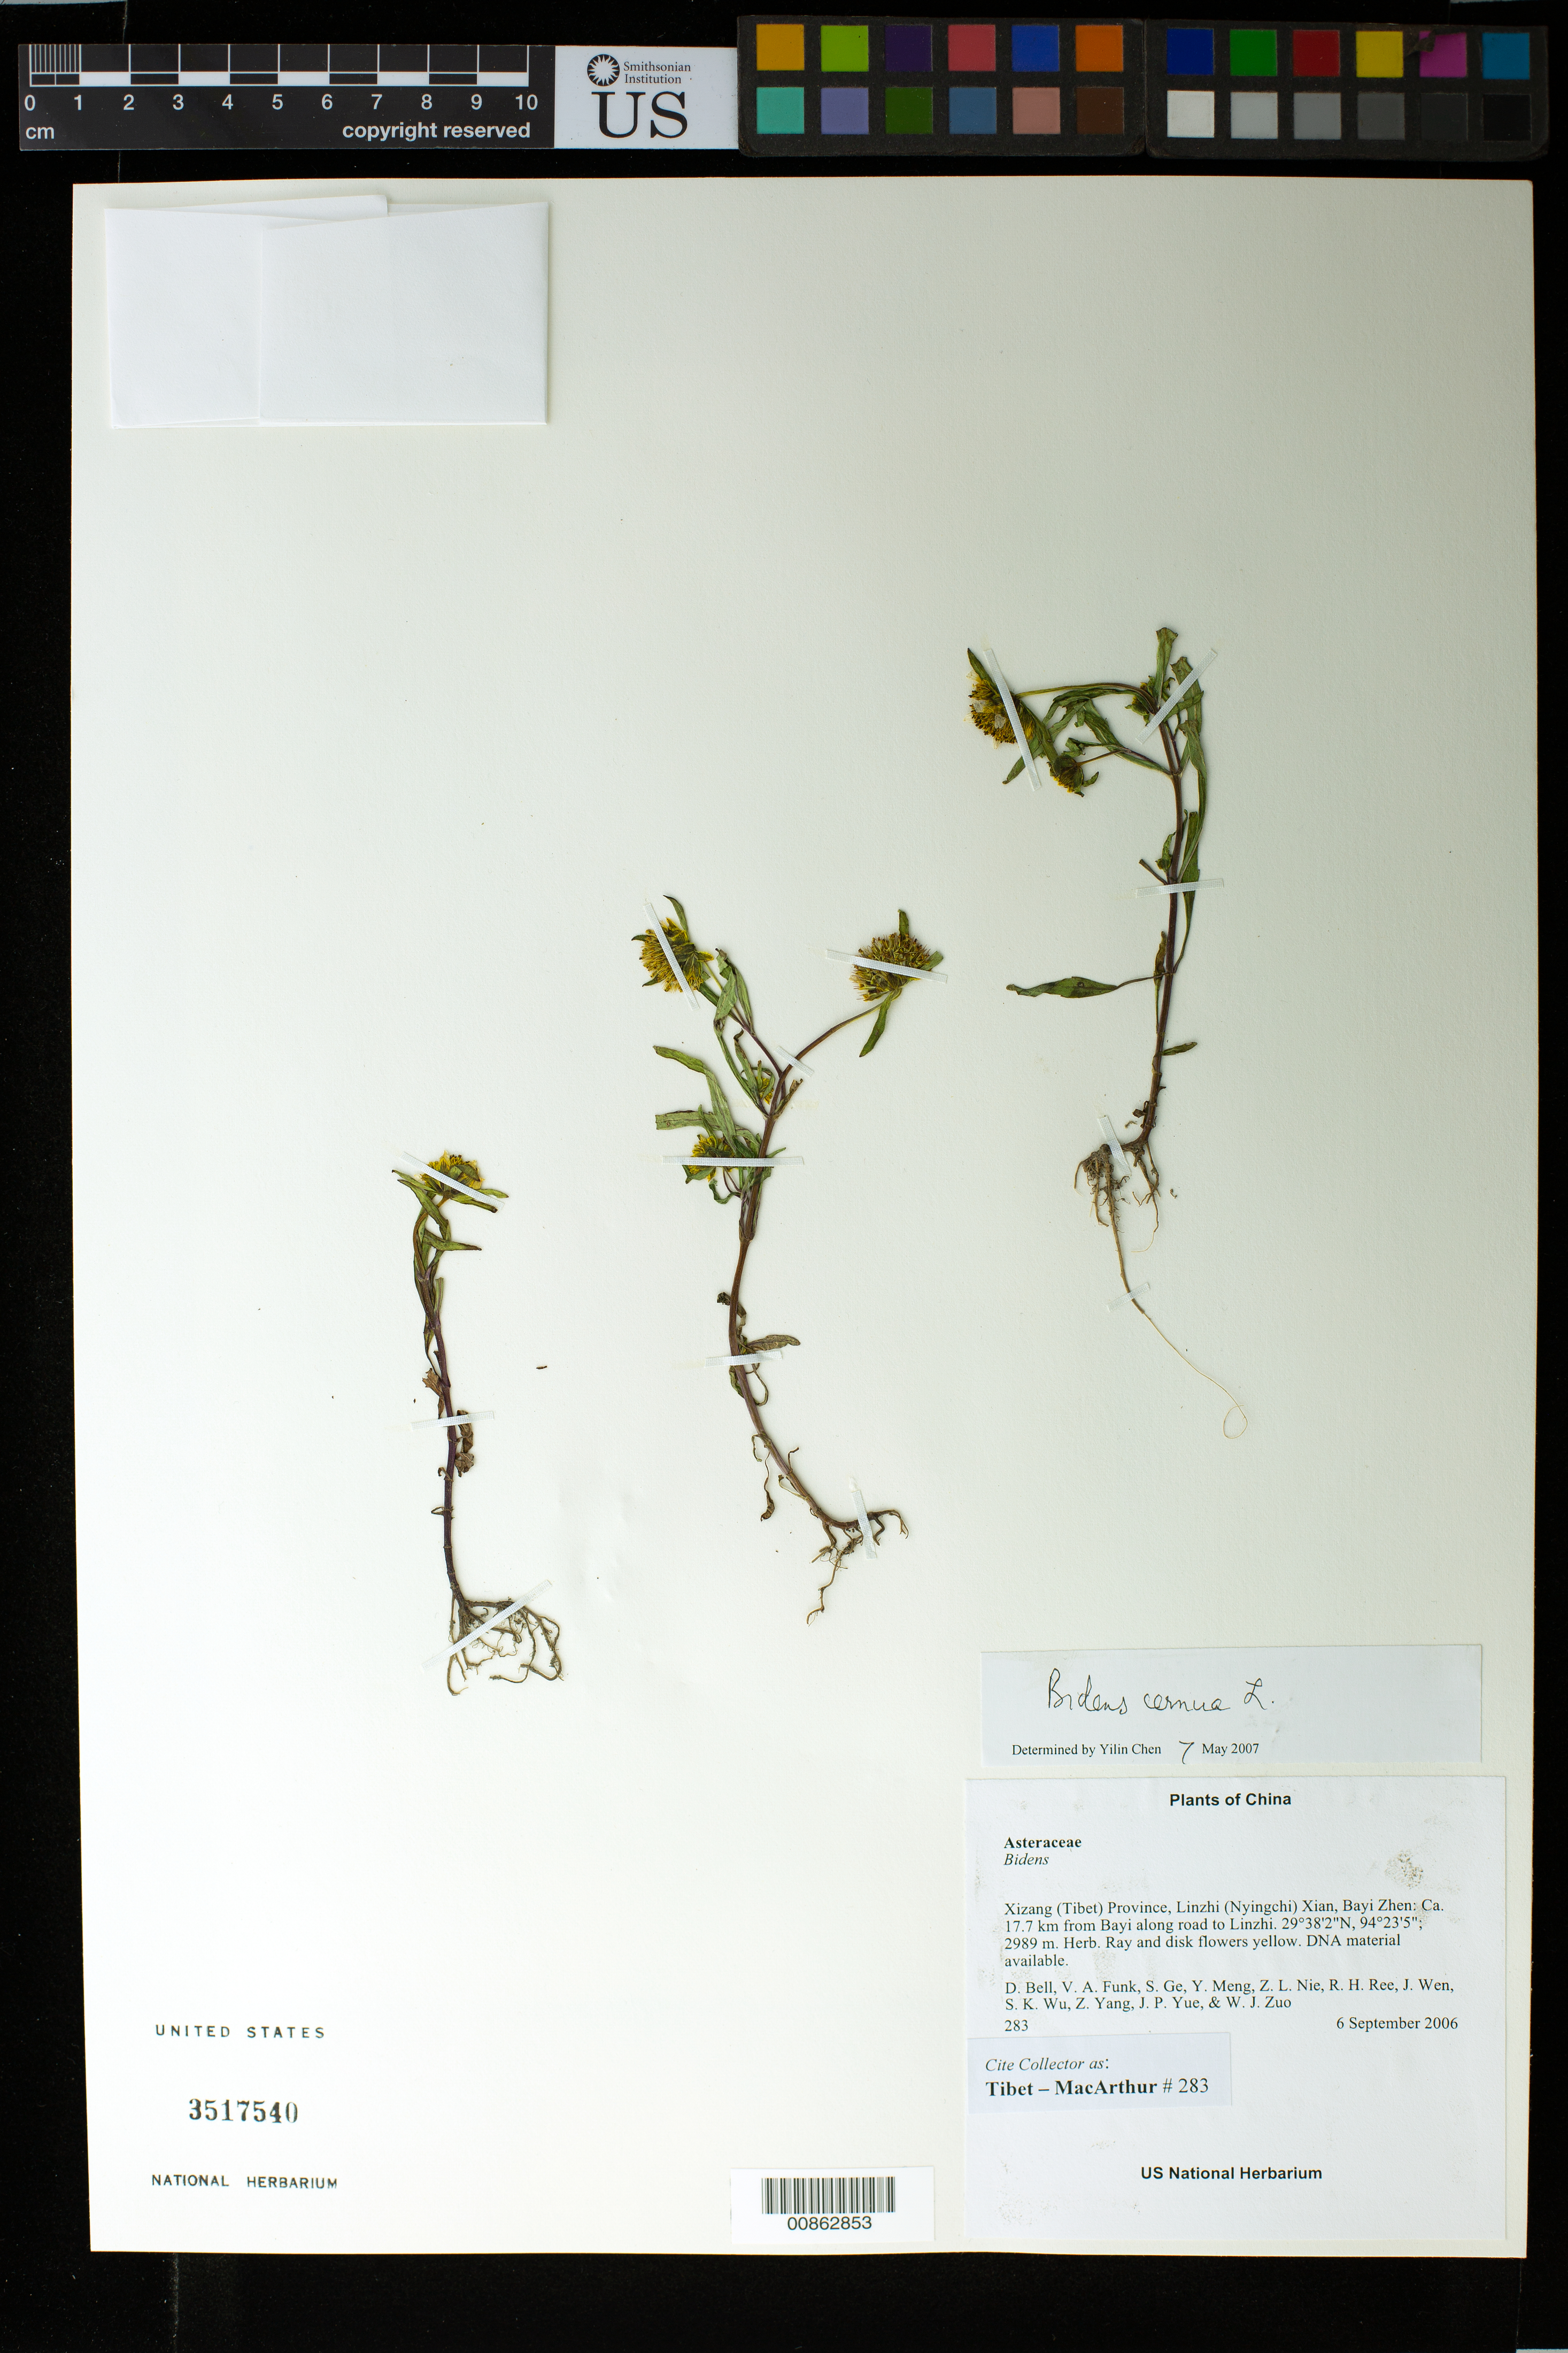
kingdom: Plantae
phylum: Tracheophyta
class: Magnoliopsida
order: Asterales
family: Asteraceae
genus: Bidens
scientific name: Bidens cernua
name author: L.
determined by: Yilin Chen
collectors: Tibet-MacArthur, D. A. Bell, V. Funk, S. Ge, Y. Meng, Z. Nie, R. Ree, J. Wen, S. K. Wu, Z. Yang, J. Yue & W. Zuo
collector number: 283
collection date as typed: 06 Sep 2006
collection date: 2006-09-06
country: China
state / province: Xizang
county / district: Linzhi (Nyingchi) Xian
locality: Bayi Zhen. Ca. 17.7 km from Bayi along road to Linzhi.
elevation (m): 2989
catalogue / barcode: US 3517540